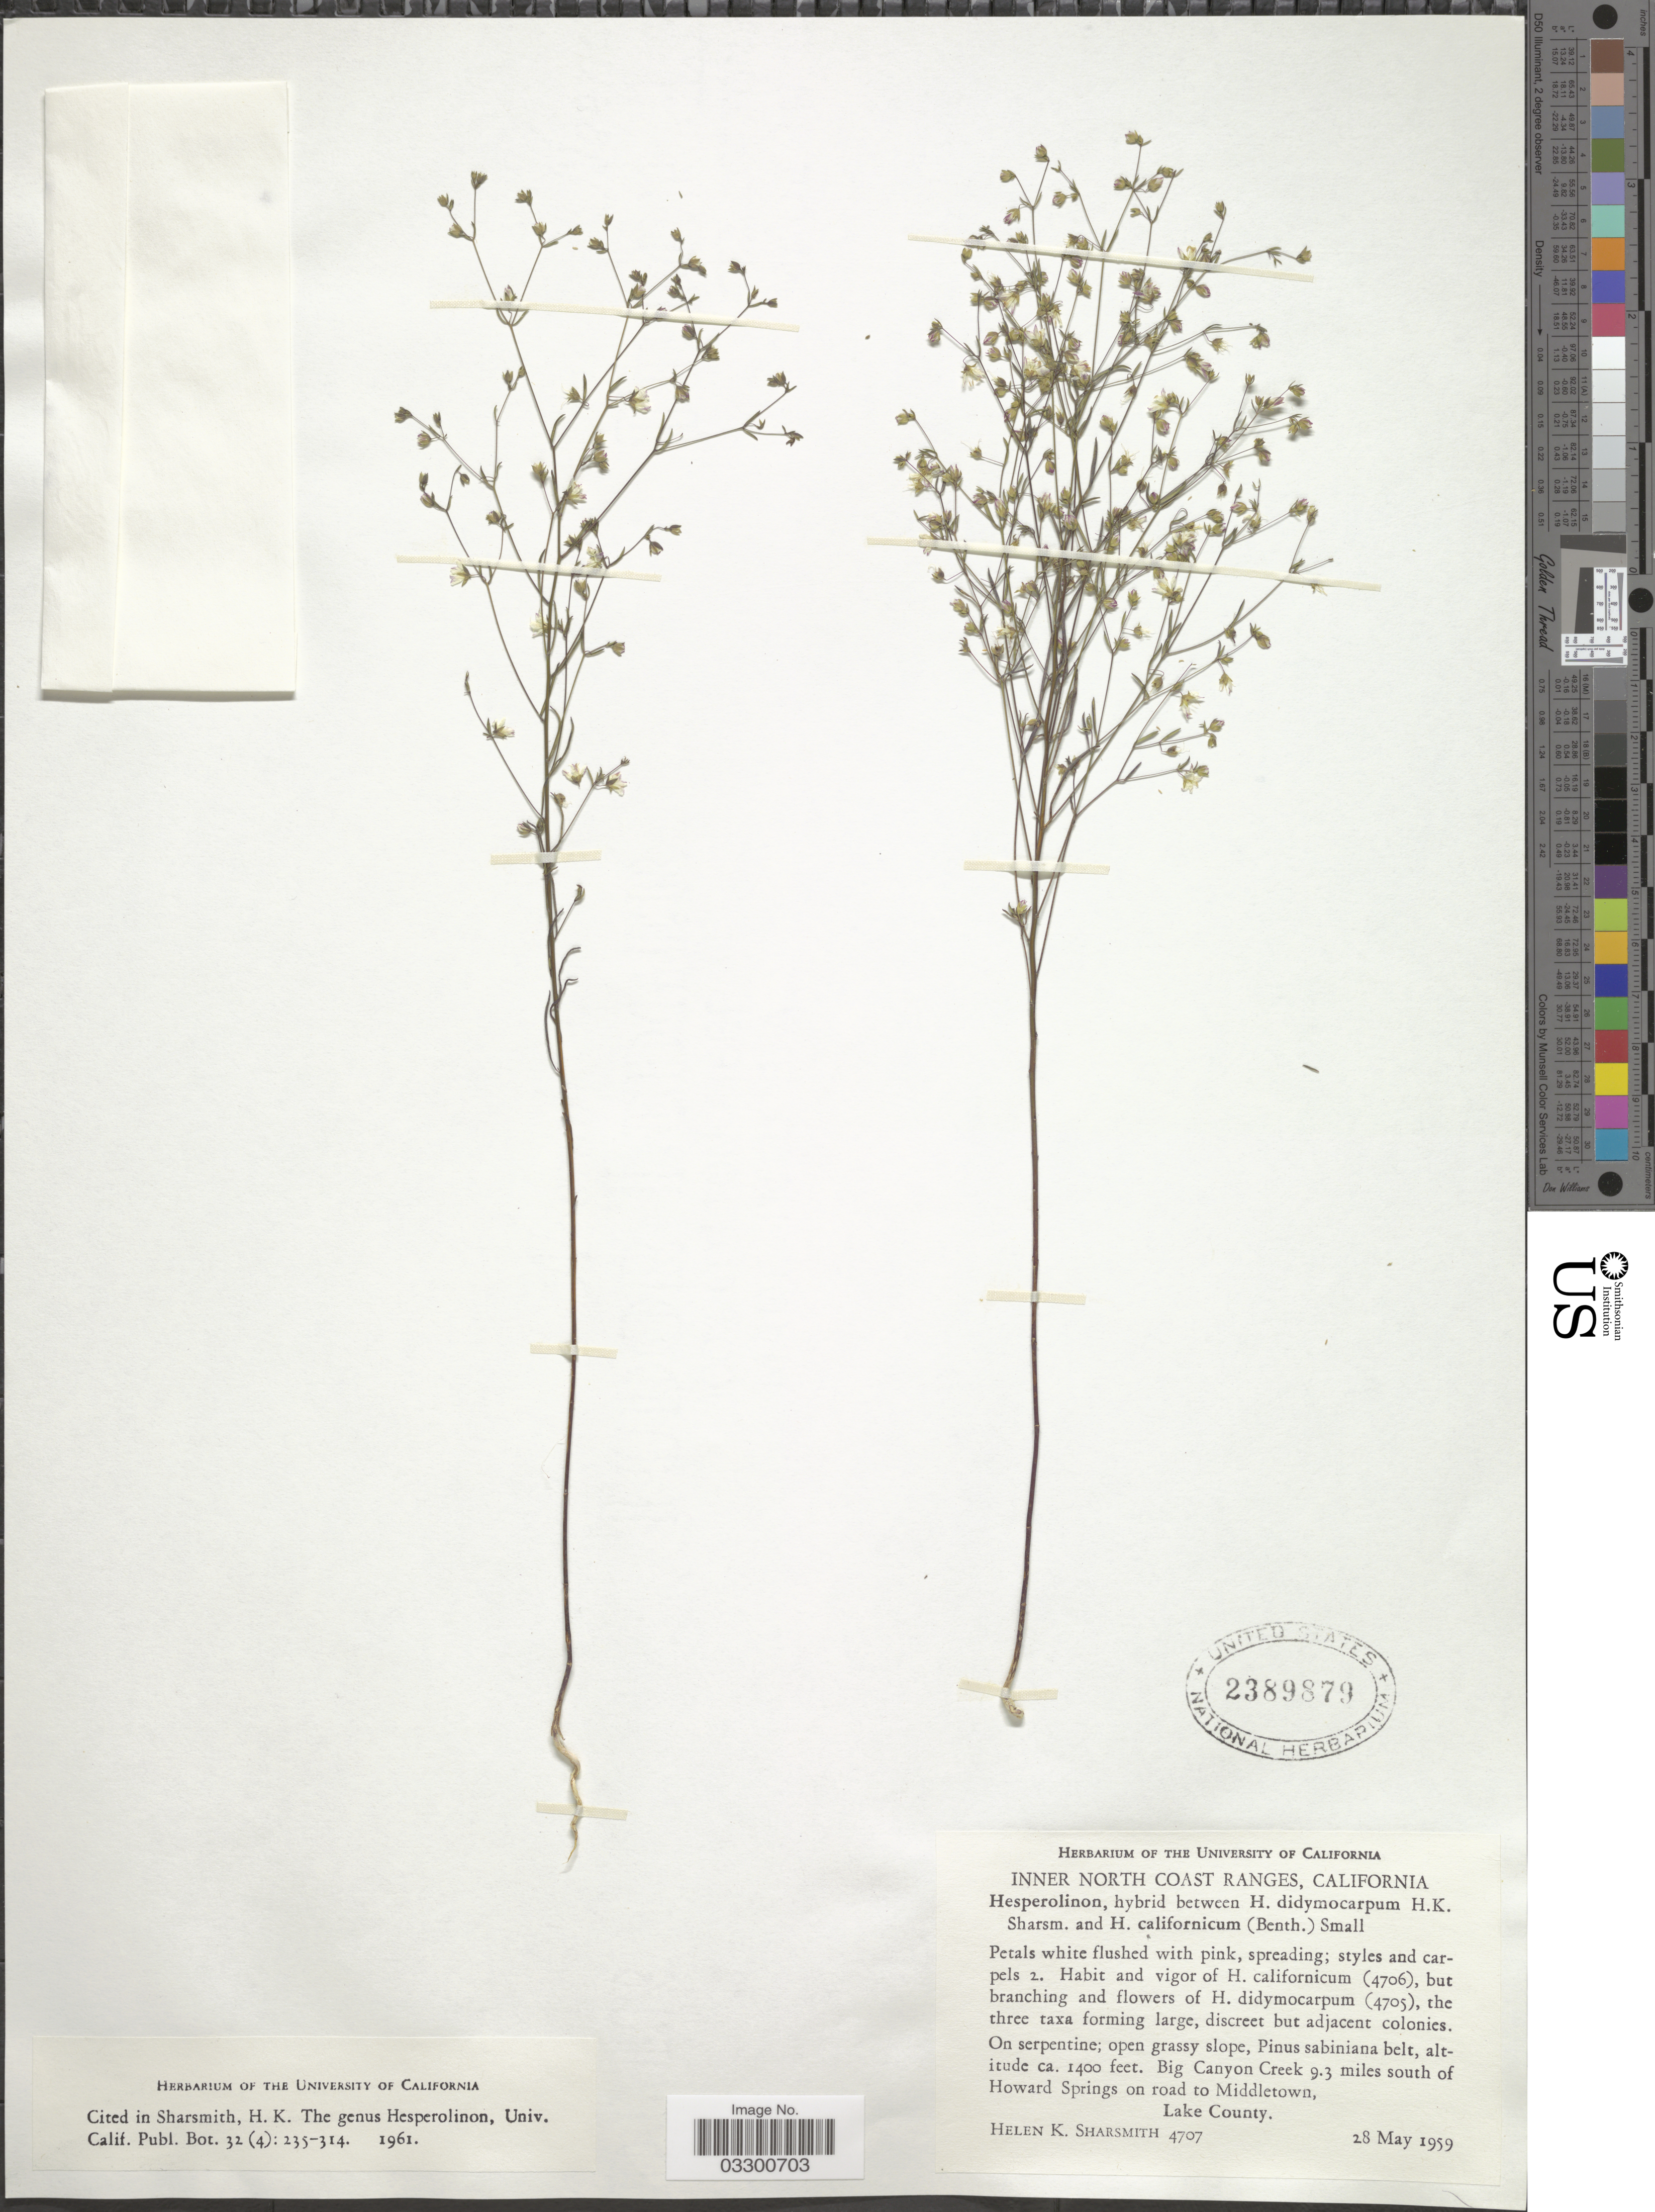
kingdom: Plantae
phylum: Tracheophyta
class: Magnoliopsida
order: Malpighiales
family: Linaceae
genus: Linum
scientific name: Linum didymocarpum (H. Sharsm.) comb. nov. ined.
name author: (H. Sharsm.)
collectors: H. Sharsmith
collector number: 4707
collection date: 1959-05-28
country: United States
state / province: California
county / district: Lake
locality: Inner North Coast Ranges. Big Canyon Creek 9.3 miles south of Howard Springs on road to Middletown, Lake County.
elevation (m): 427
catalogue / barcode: US 2389879